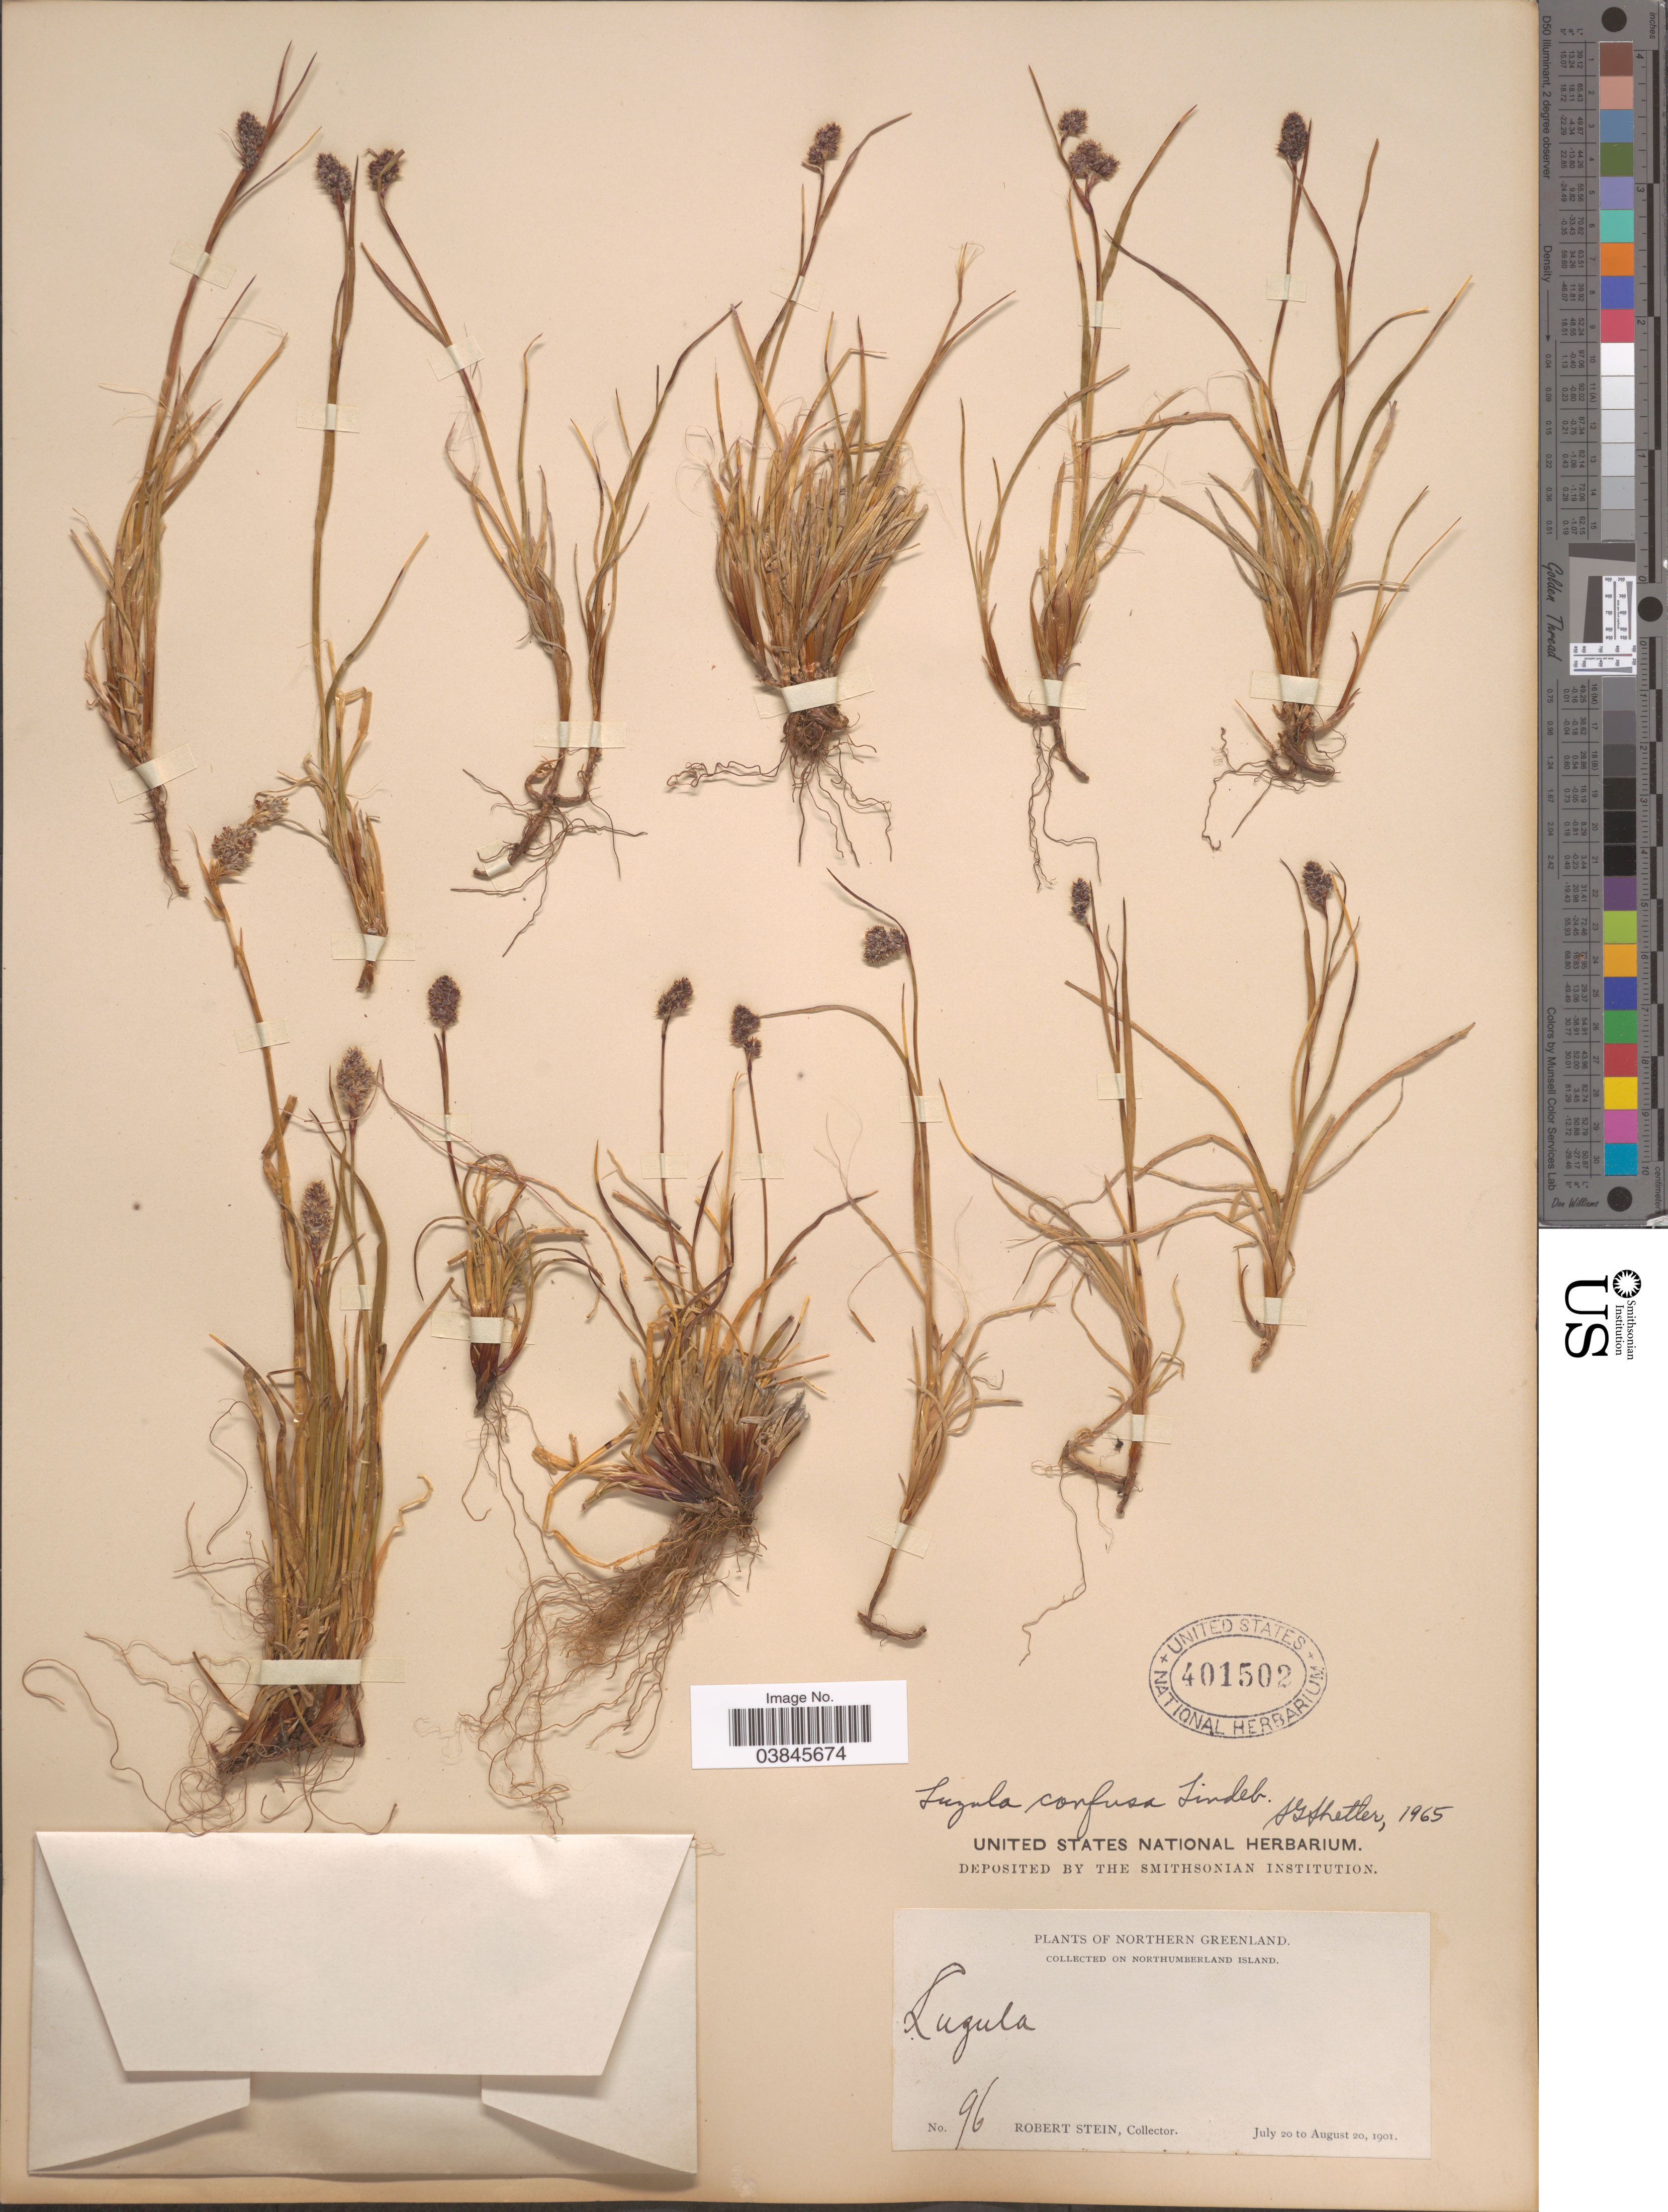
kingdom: Plantae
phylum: Tracheophyta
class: Liliopsida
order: Poales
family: Juncaceae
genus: Luzula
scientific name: Luzula confusa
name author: Lindeb.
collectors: R. Stein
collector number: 96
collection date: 1901-07-20/1901-08-20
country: Greenland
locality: Northern Greenland. On Northumberland Island.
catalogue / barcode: US 401502